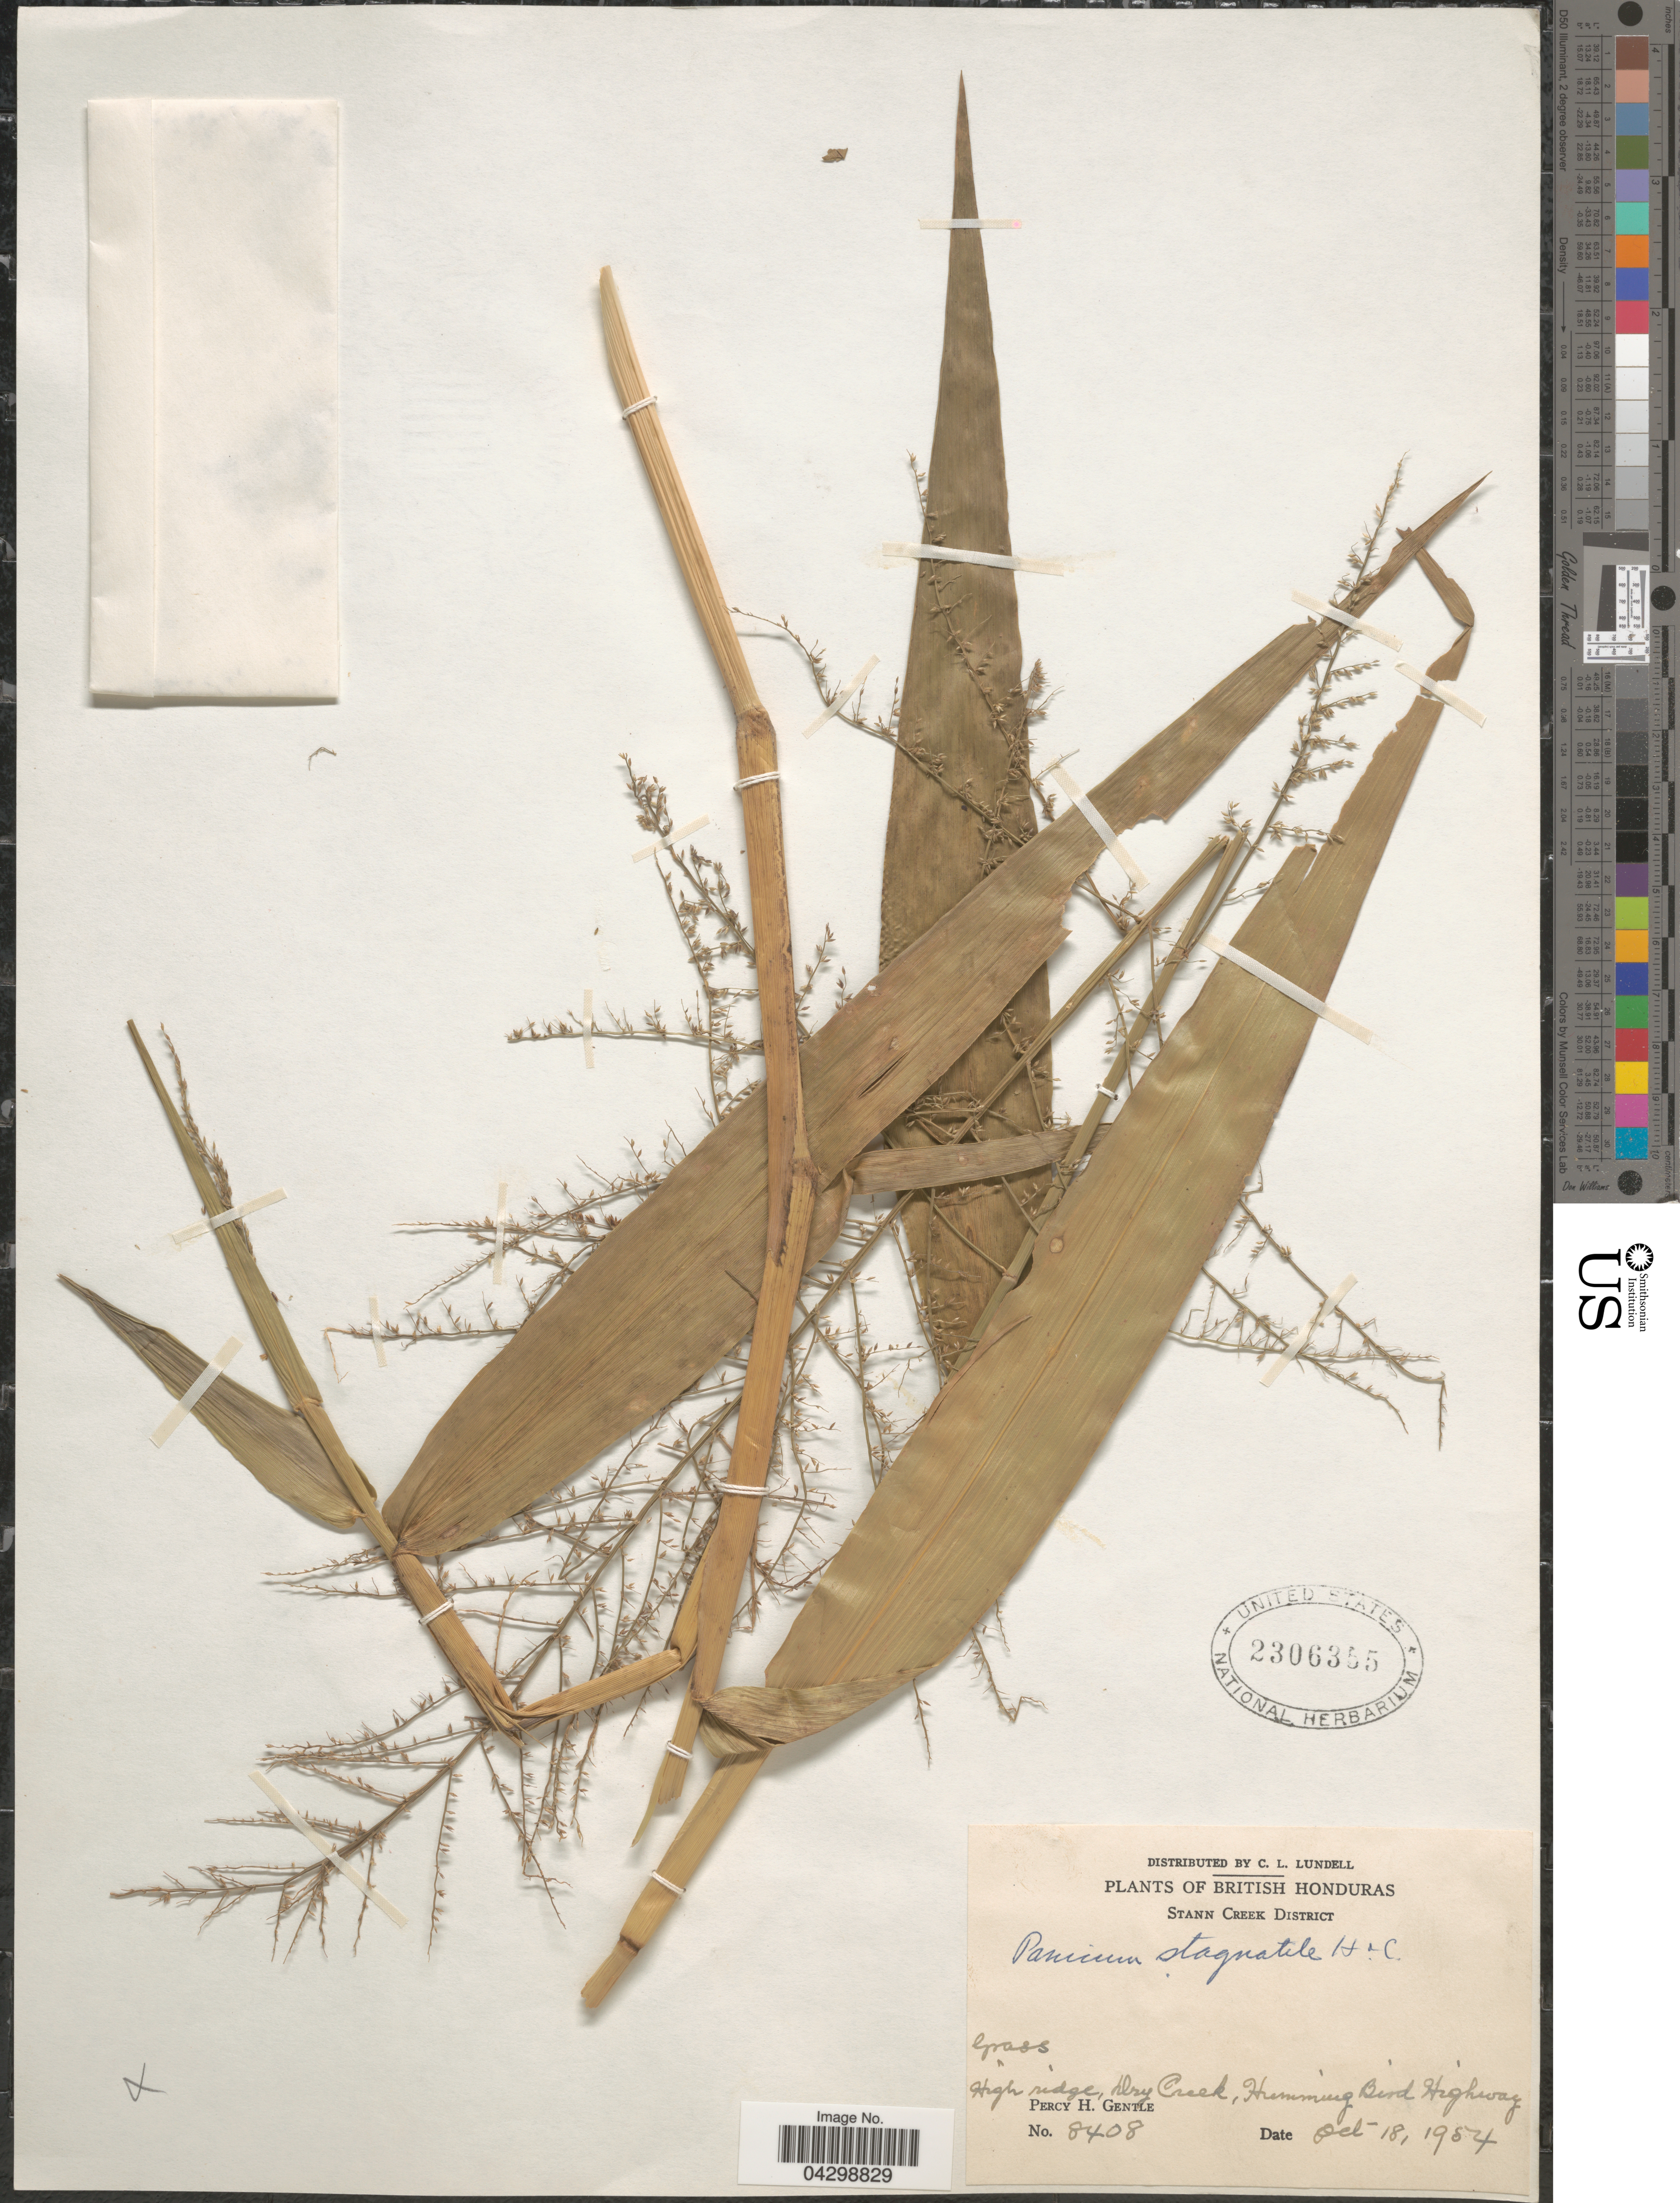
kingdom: Plantae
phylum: Tracheophyta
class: Liliopsida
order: Poales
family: Poaceae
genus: Panicum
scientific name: Panicum stagnatile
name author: Hitchc. & Chase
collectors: P. H. Gentle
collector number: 8408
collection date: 1954-10-18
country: Belize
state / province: Stann Creek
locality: British Honduras. Stann Creek District. High ridge, Dry Creek, Humming Bird Highway.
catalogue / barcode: US 2306355